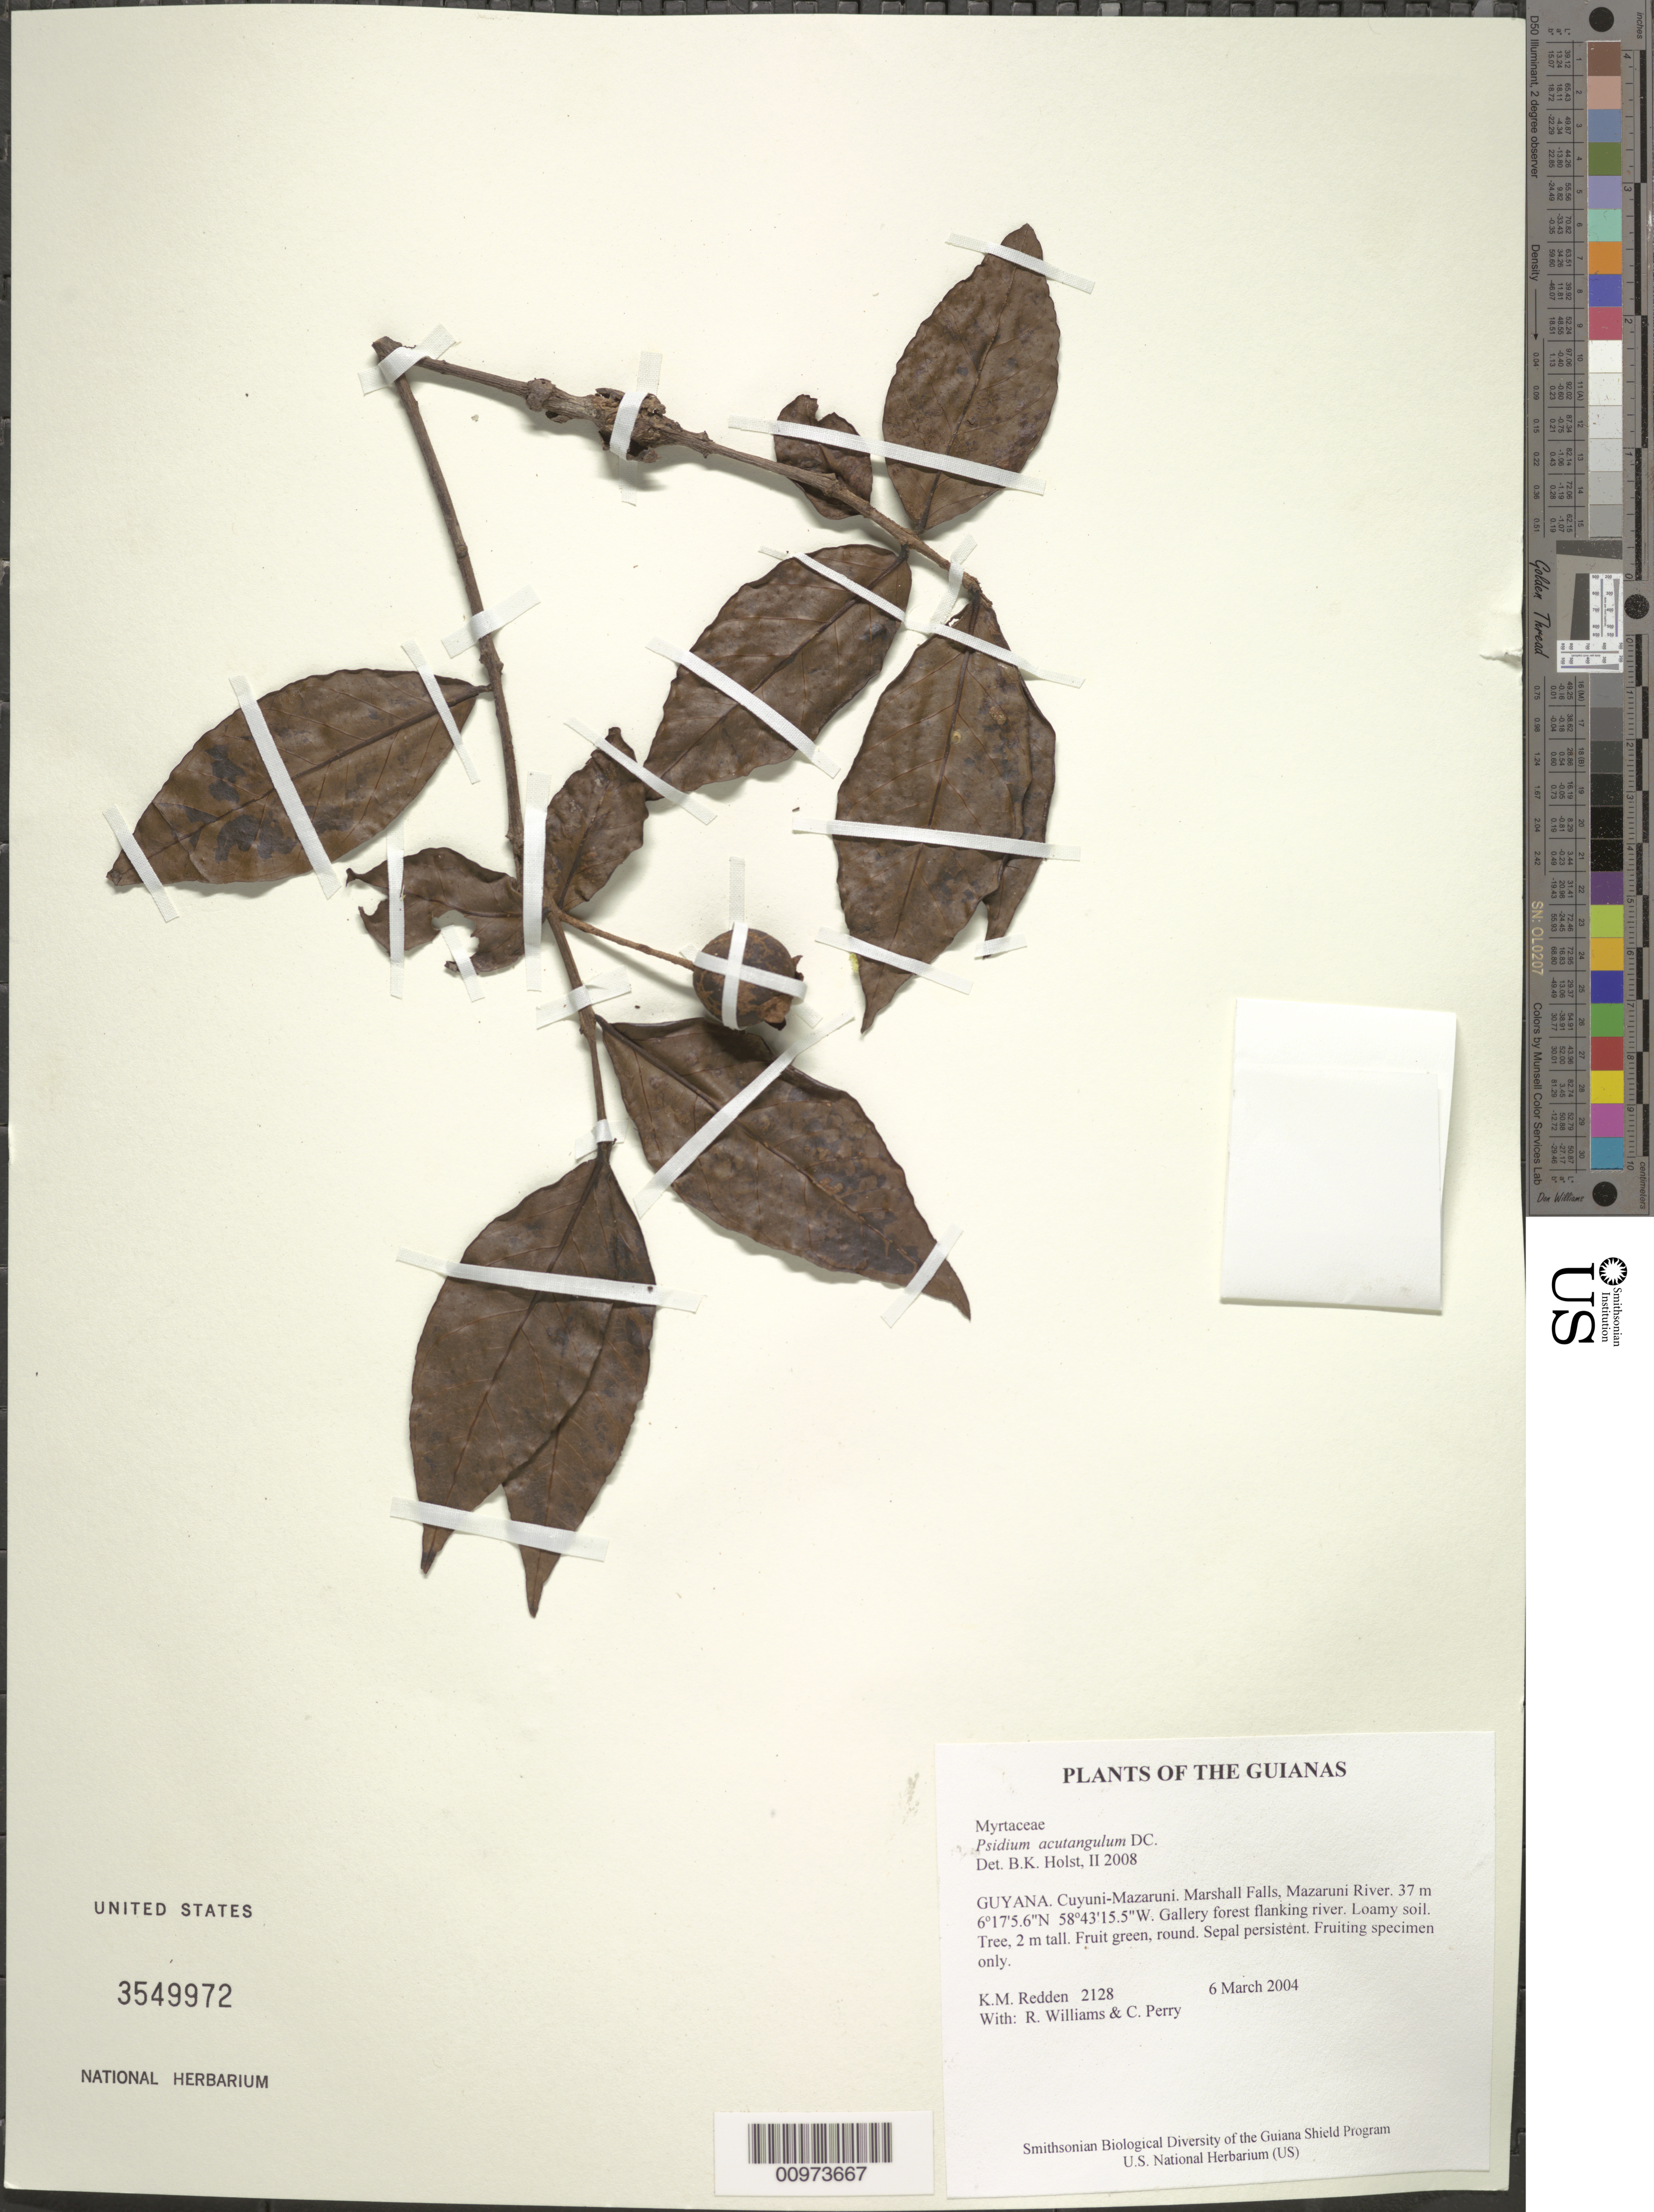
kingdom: Plantae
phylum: Tracheophyta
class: Magnoliopsida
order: Myrtales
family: Myrtaceae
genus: Psidium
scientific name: Psidium acutangulum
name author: (DC.) DC.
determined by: Holst, Bruce K.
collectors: K. M. Redden, R. Williams & C. Perry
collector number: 2128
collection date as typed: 6 March 2004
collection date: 2004-03-06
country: Guyana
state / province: Cuyuni-Mazaruni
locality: Marshall Falls, Mazaruni River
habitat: Gallery forest flanking river. Loamy soil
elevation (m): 37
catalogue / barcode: US 3549972